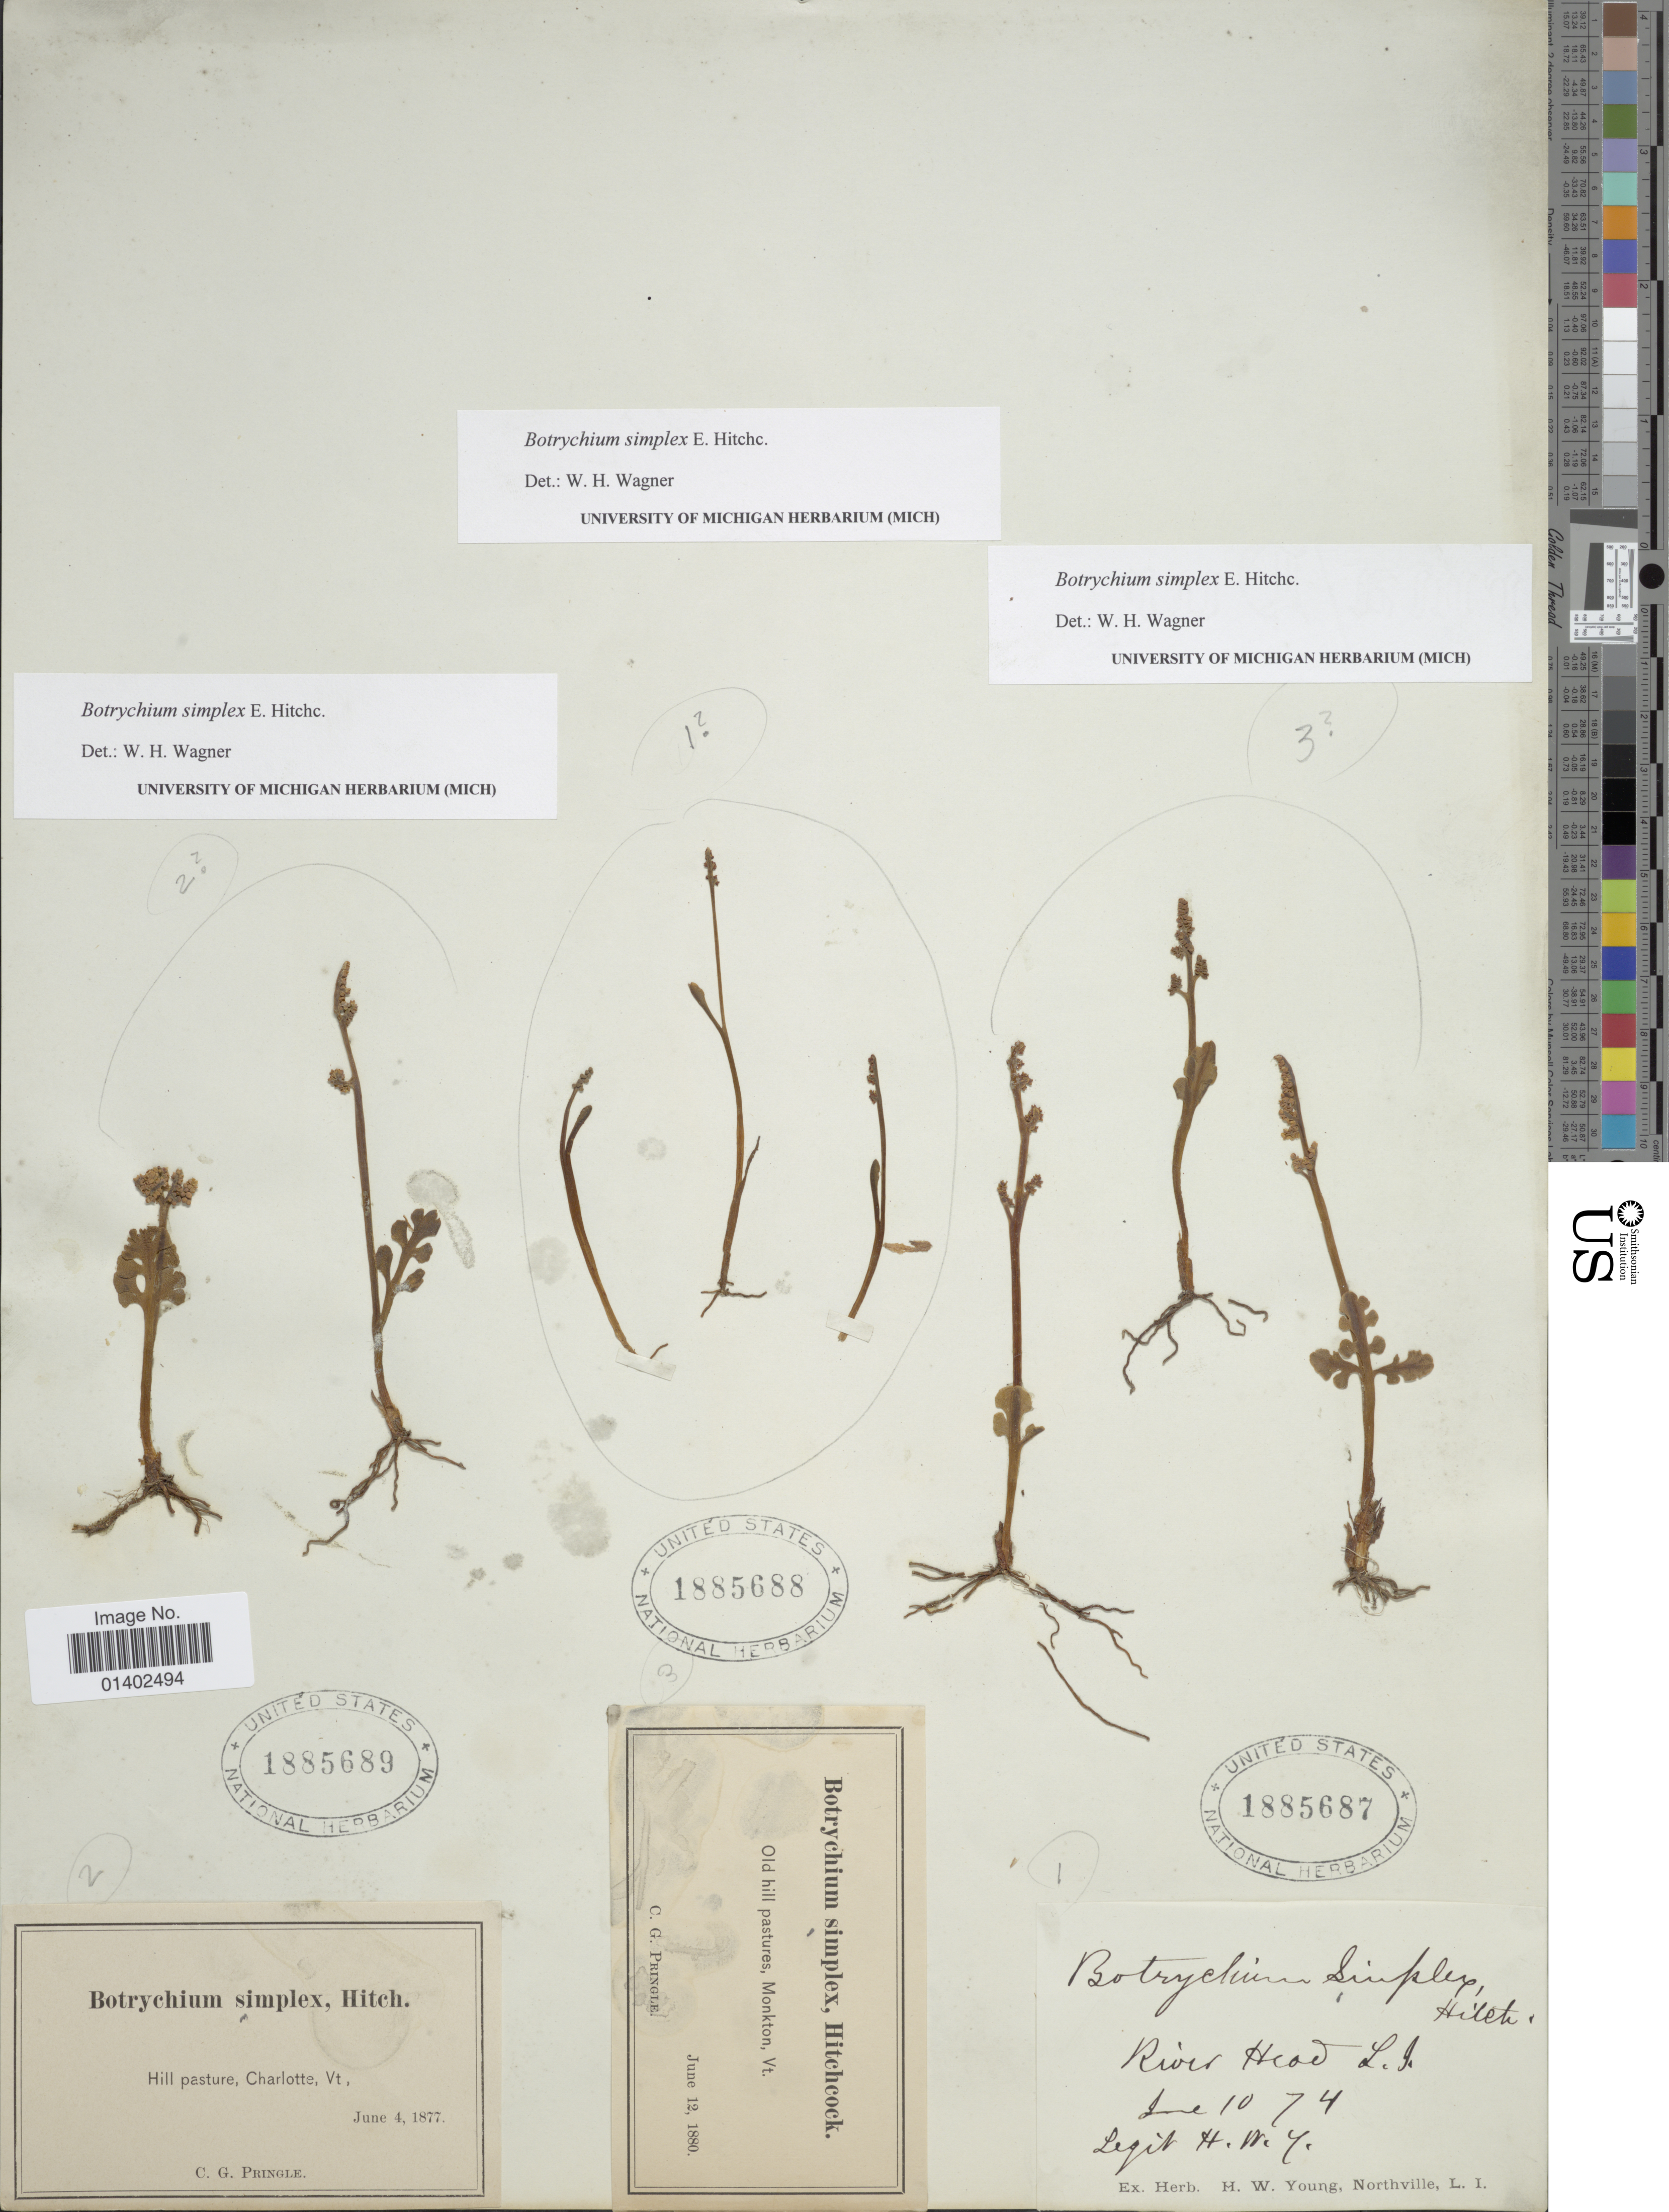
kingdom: Plantae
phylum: Tracheophyta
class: Polypodiopsida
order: Ophioglossales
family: Ophioglossaceae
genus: Botrychium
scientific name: Botrychium simplex var. tenebrosum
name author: (A.A. Eaton) R.T. Clausen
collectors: C. G. Pringle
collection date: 1877-06-04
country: United States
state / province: Vermont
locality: Hill pasture, Charlotte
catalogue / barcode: US 1885689